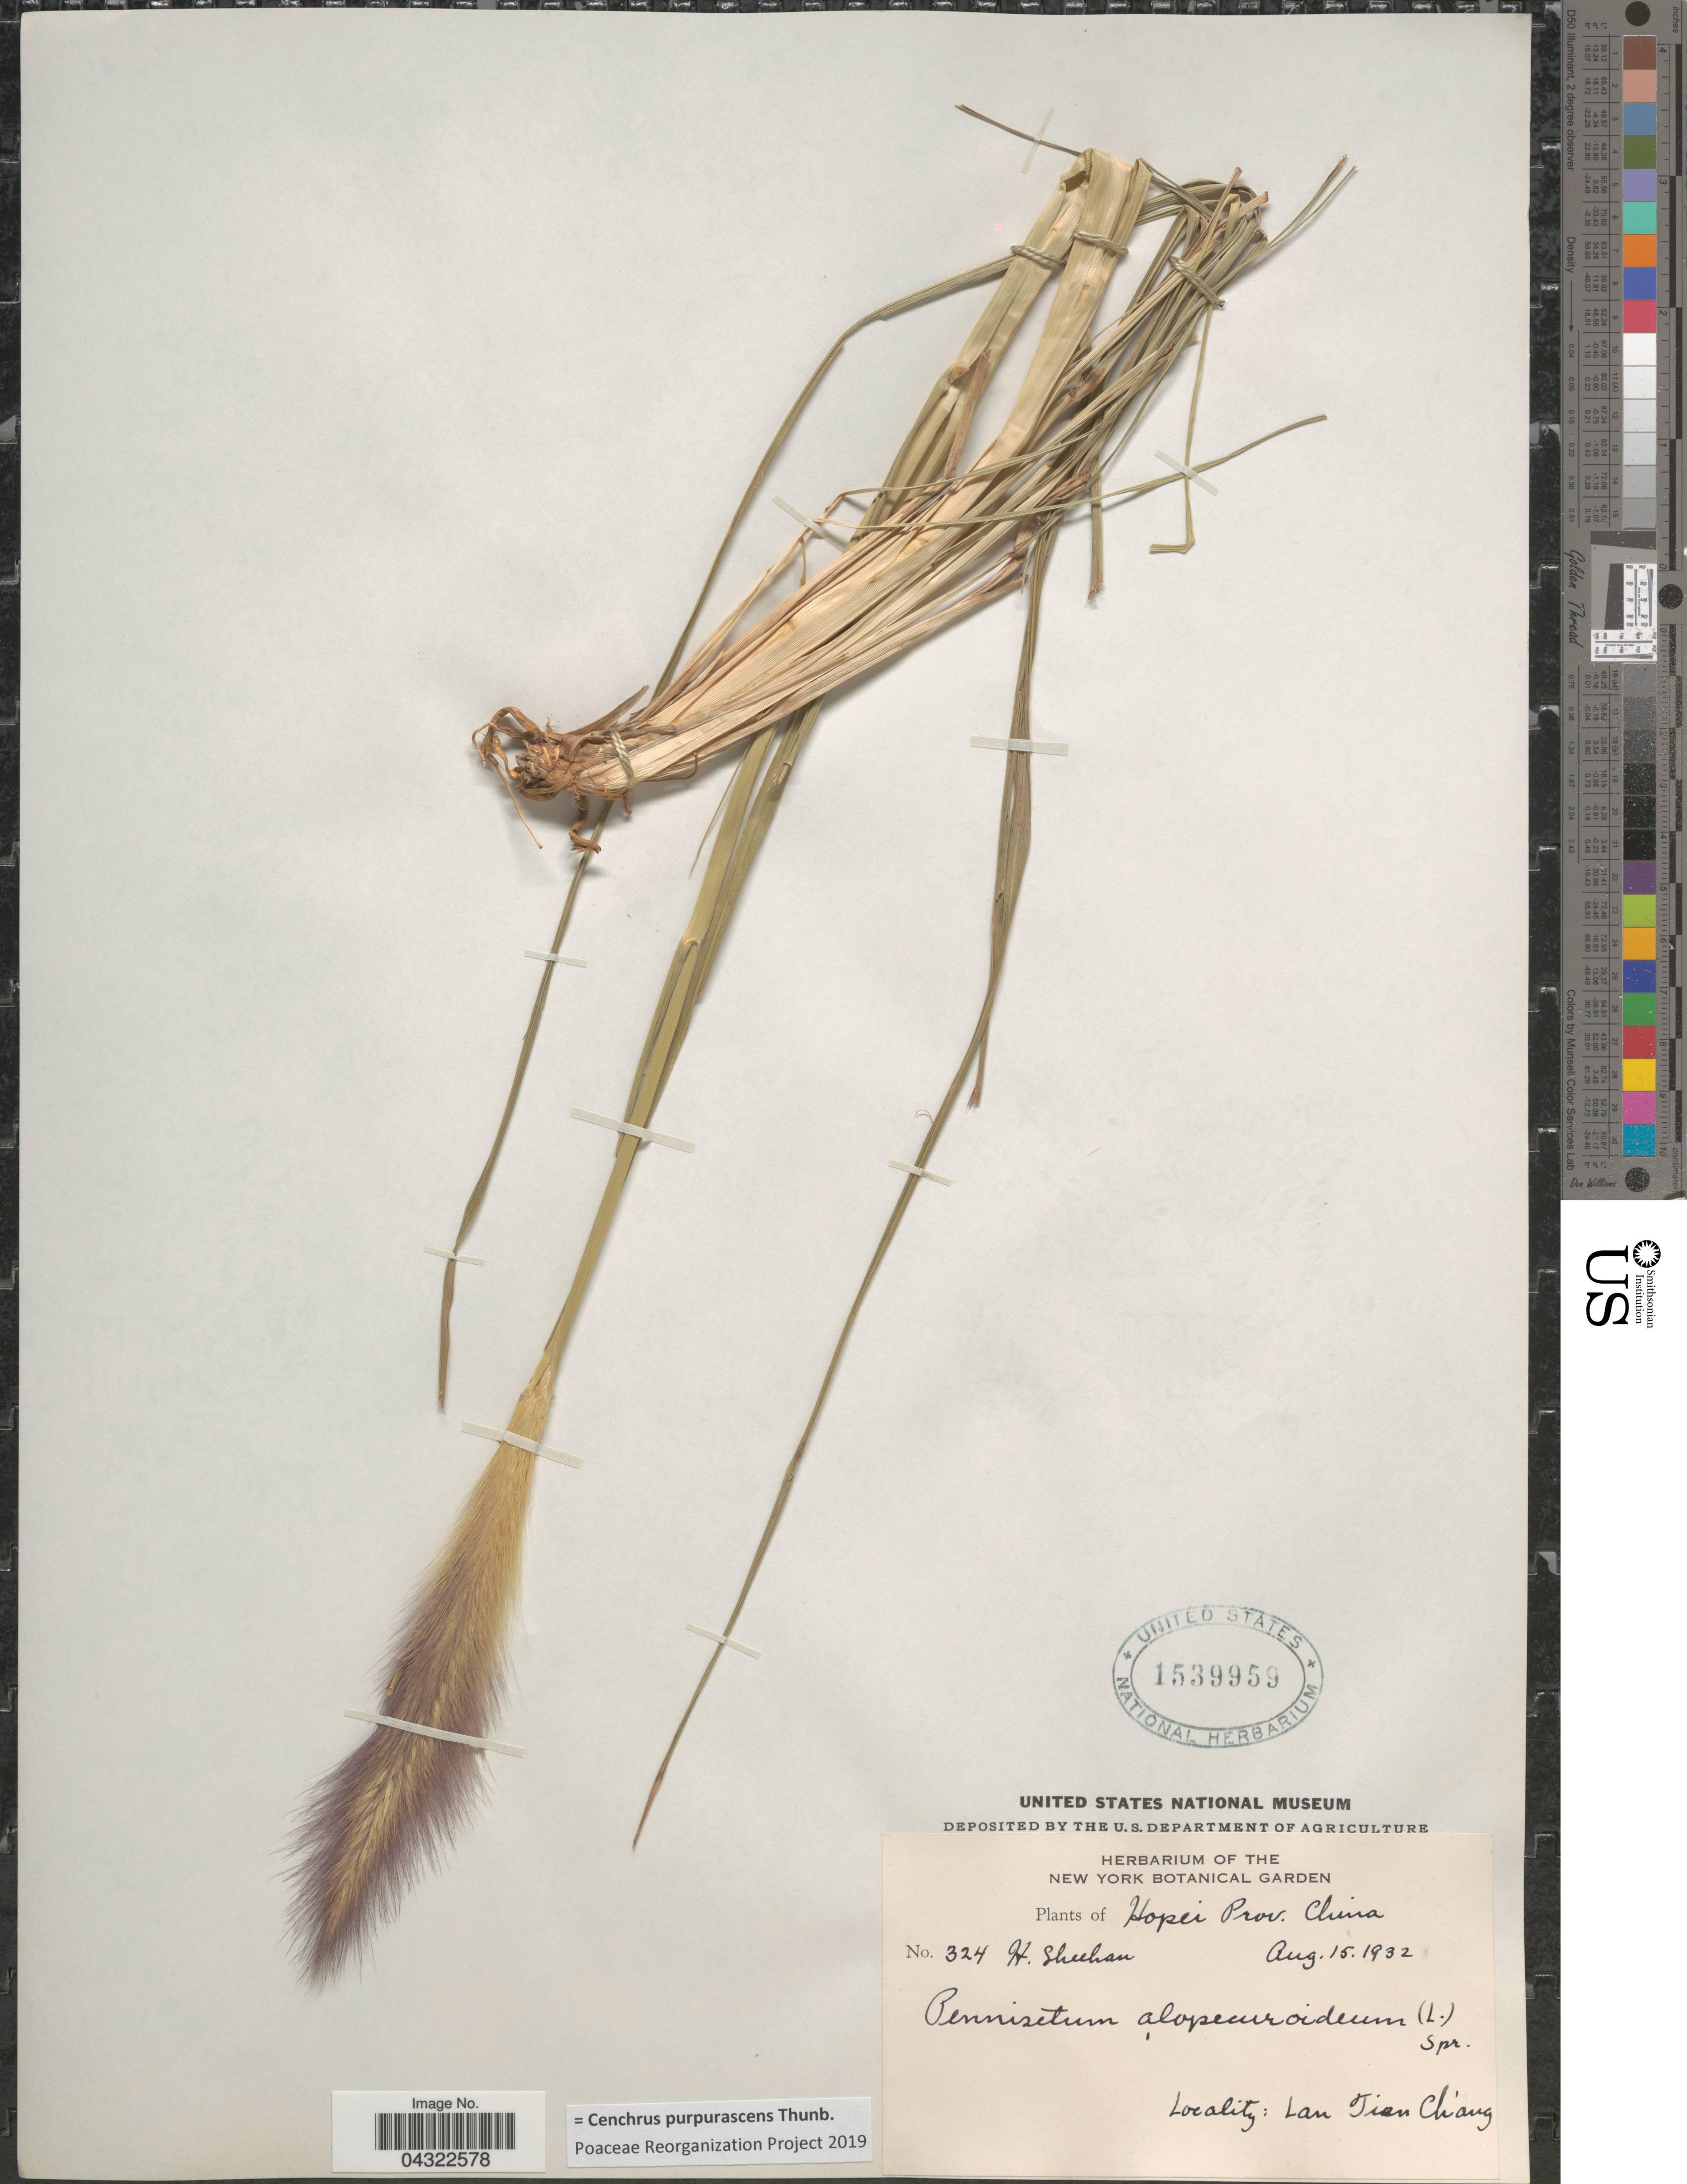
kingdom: Plantae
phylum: Tracheophyta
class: Liliopsida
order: Poales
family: Poaceae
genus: Cenchrus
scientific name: Cenchrus purpurascens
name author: Thunb.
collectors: H. Sheehan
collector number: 324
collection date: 1932-08-15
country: China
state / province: Hebei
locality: Hopei Prov. Lan Tian Chiang.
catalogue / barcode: US 1539959